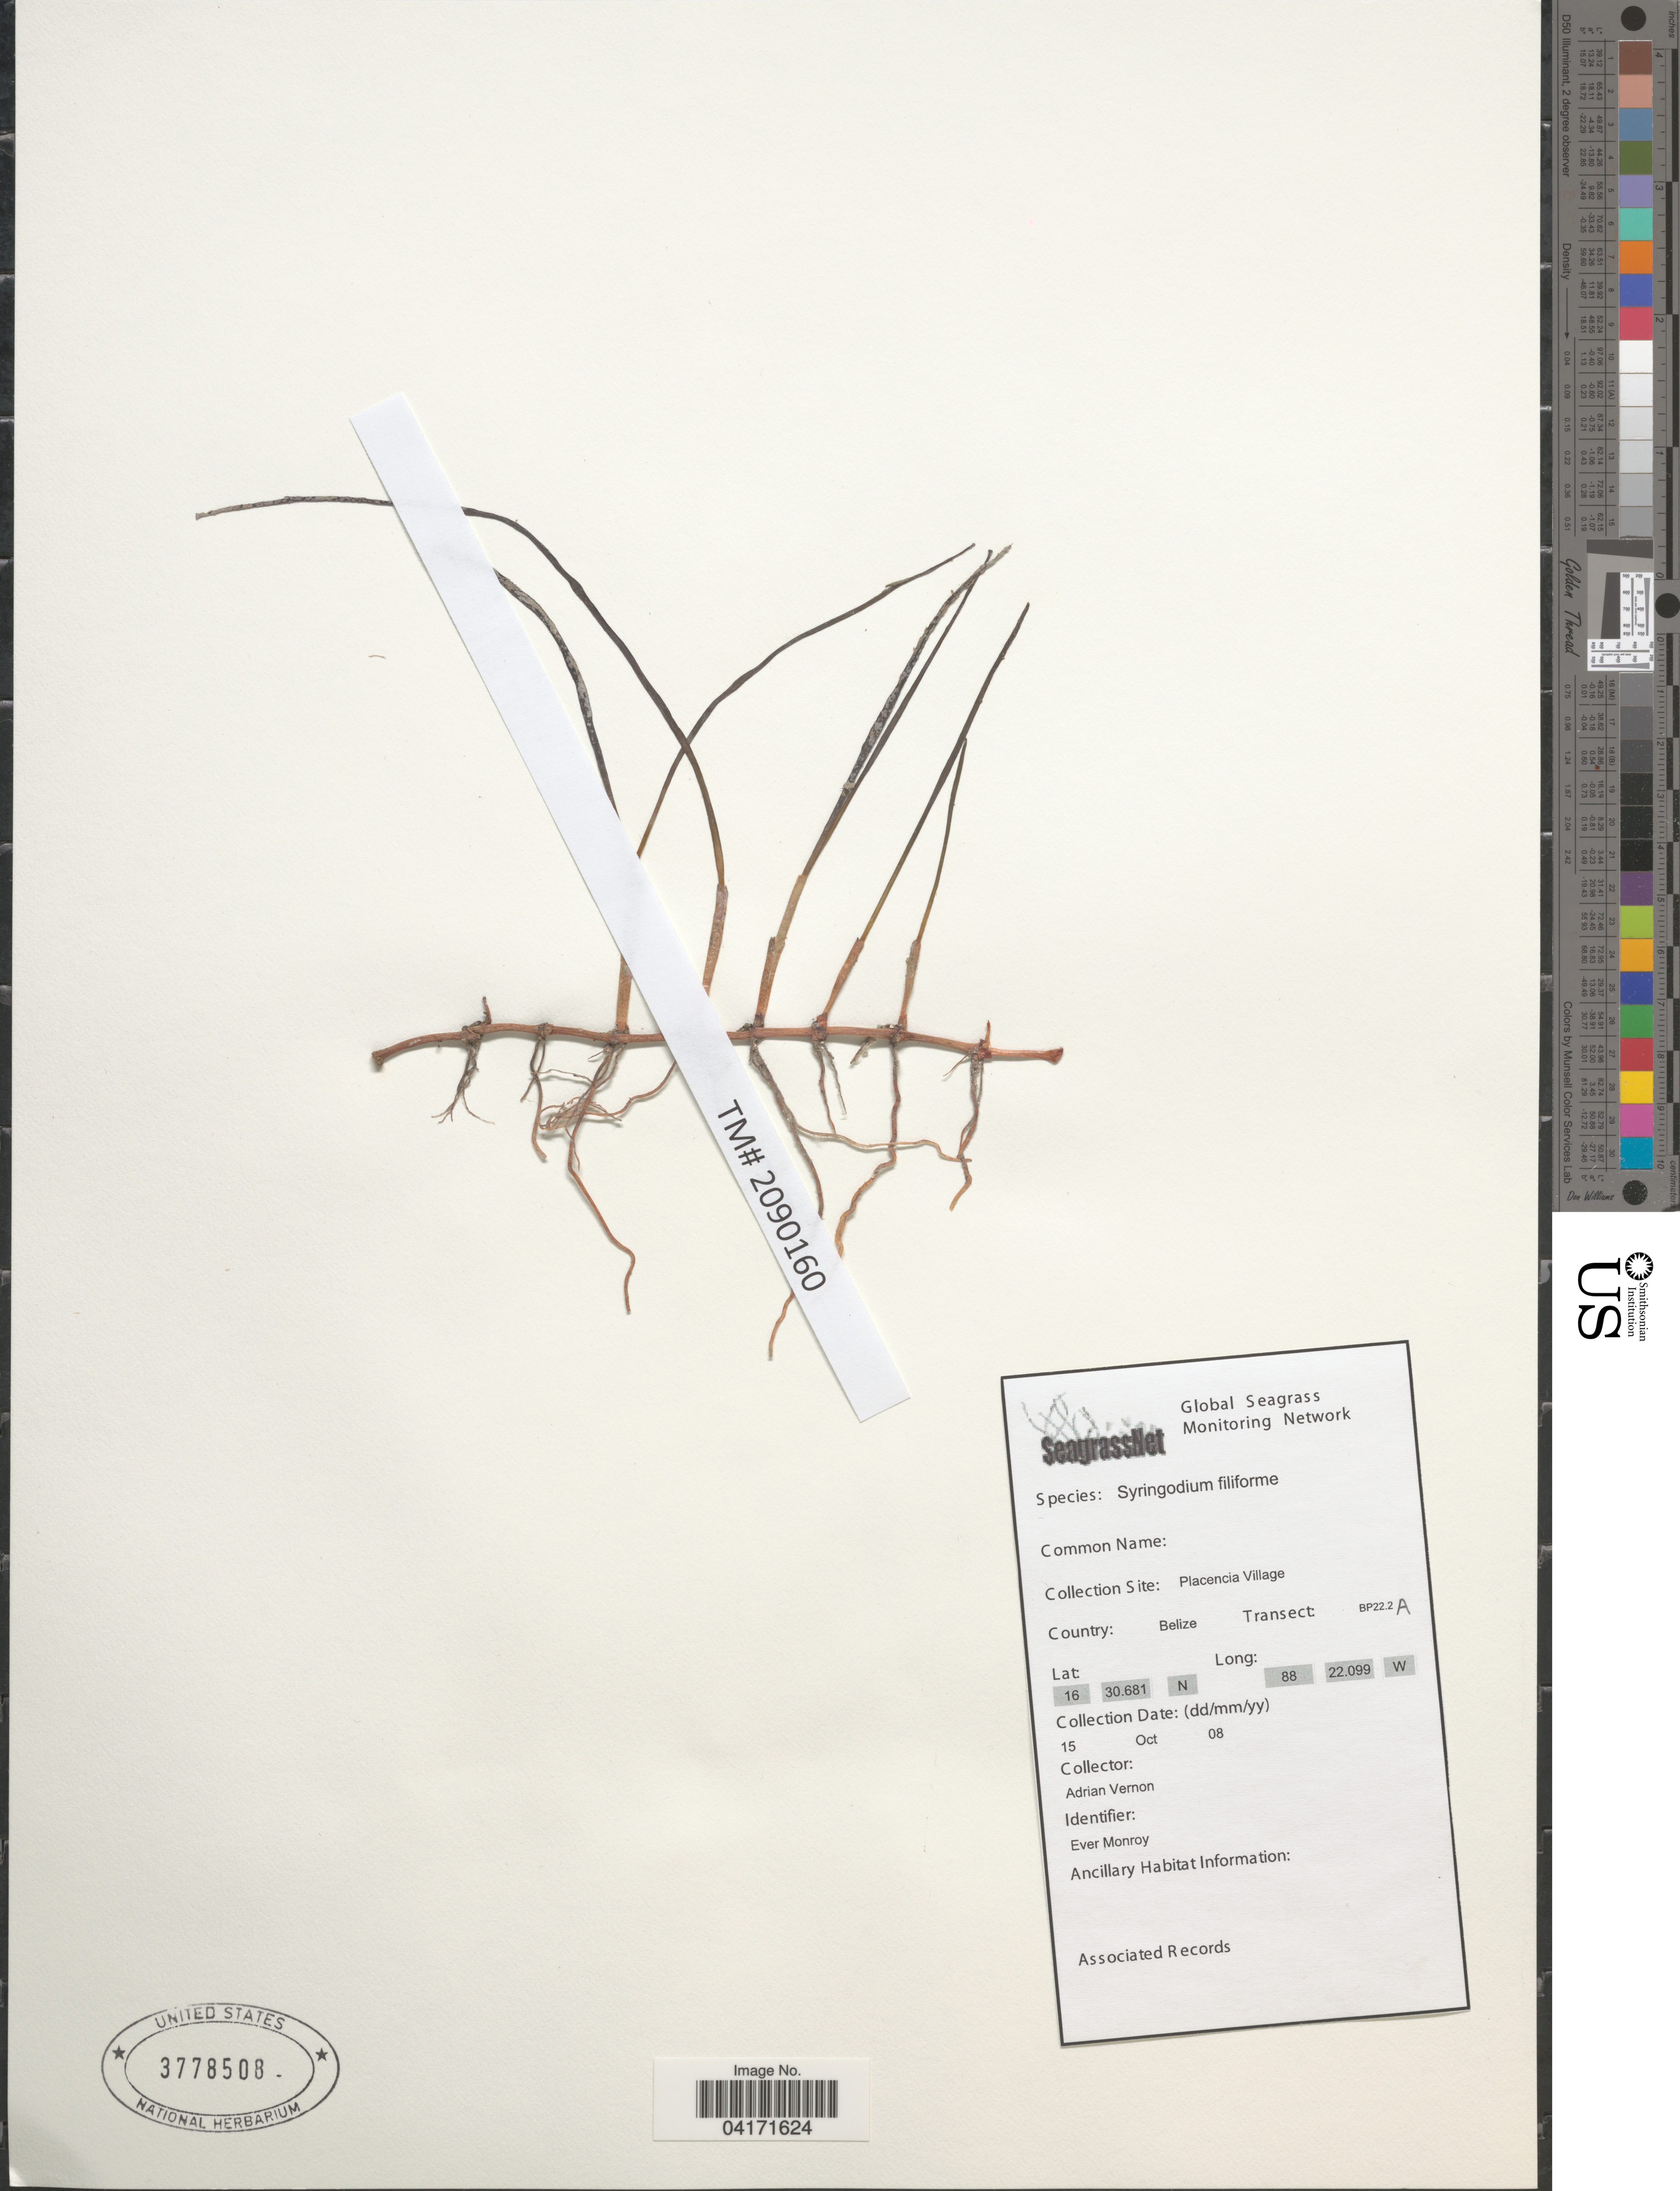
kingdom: Plantae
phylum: Tracheophyta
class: Liliopsida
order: Alismatales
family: Cymodoceaceae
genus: Syringodium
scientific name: Syringodium filiforme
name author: Kütz.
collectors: A. Vernon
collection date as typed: Transcribed d/m/y: 15/10/8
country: Belize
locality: Placencia Village. Transect: BP22.2 A.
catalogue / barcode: US 3778508